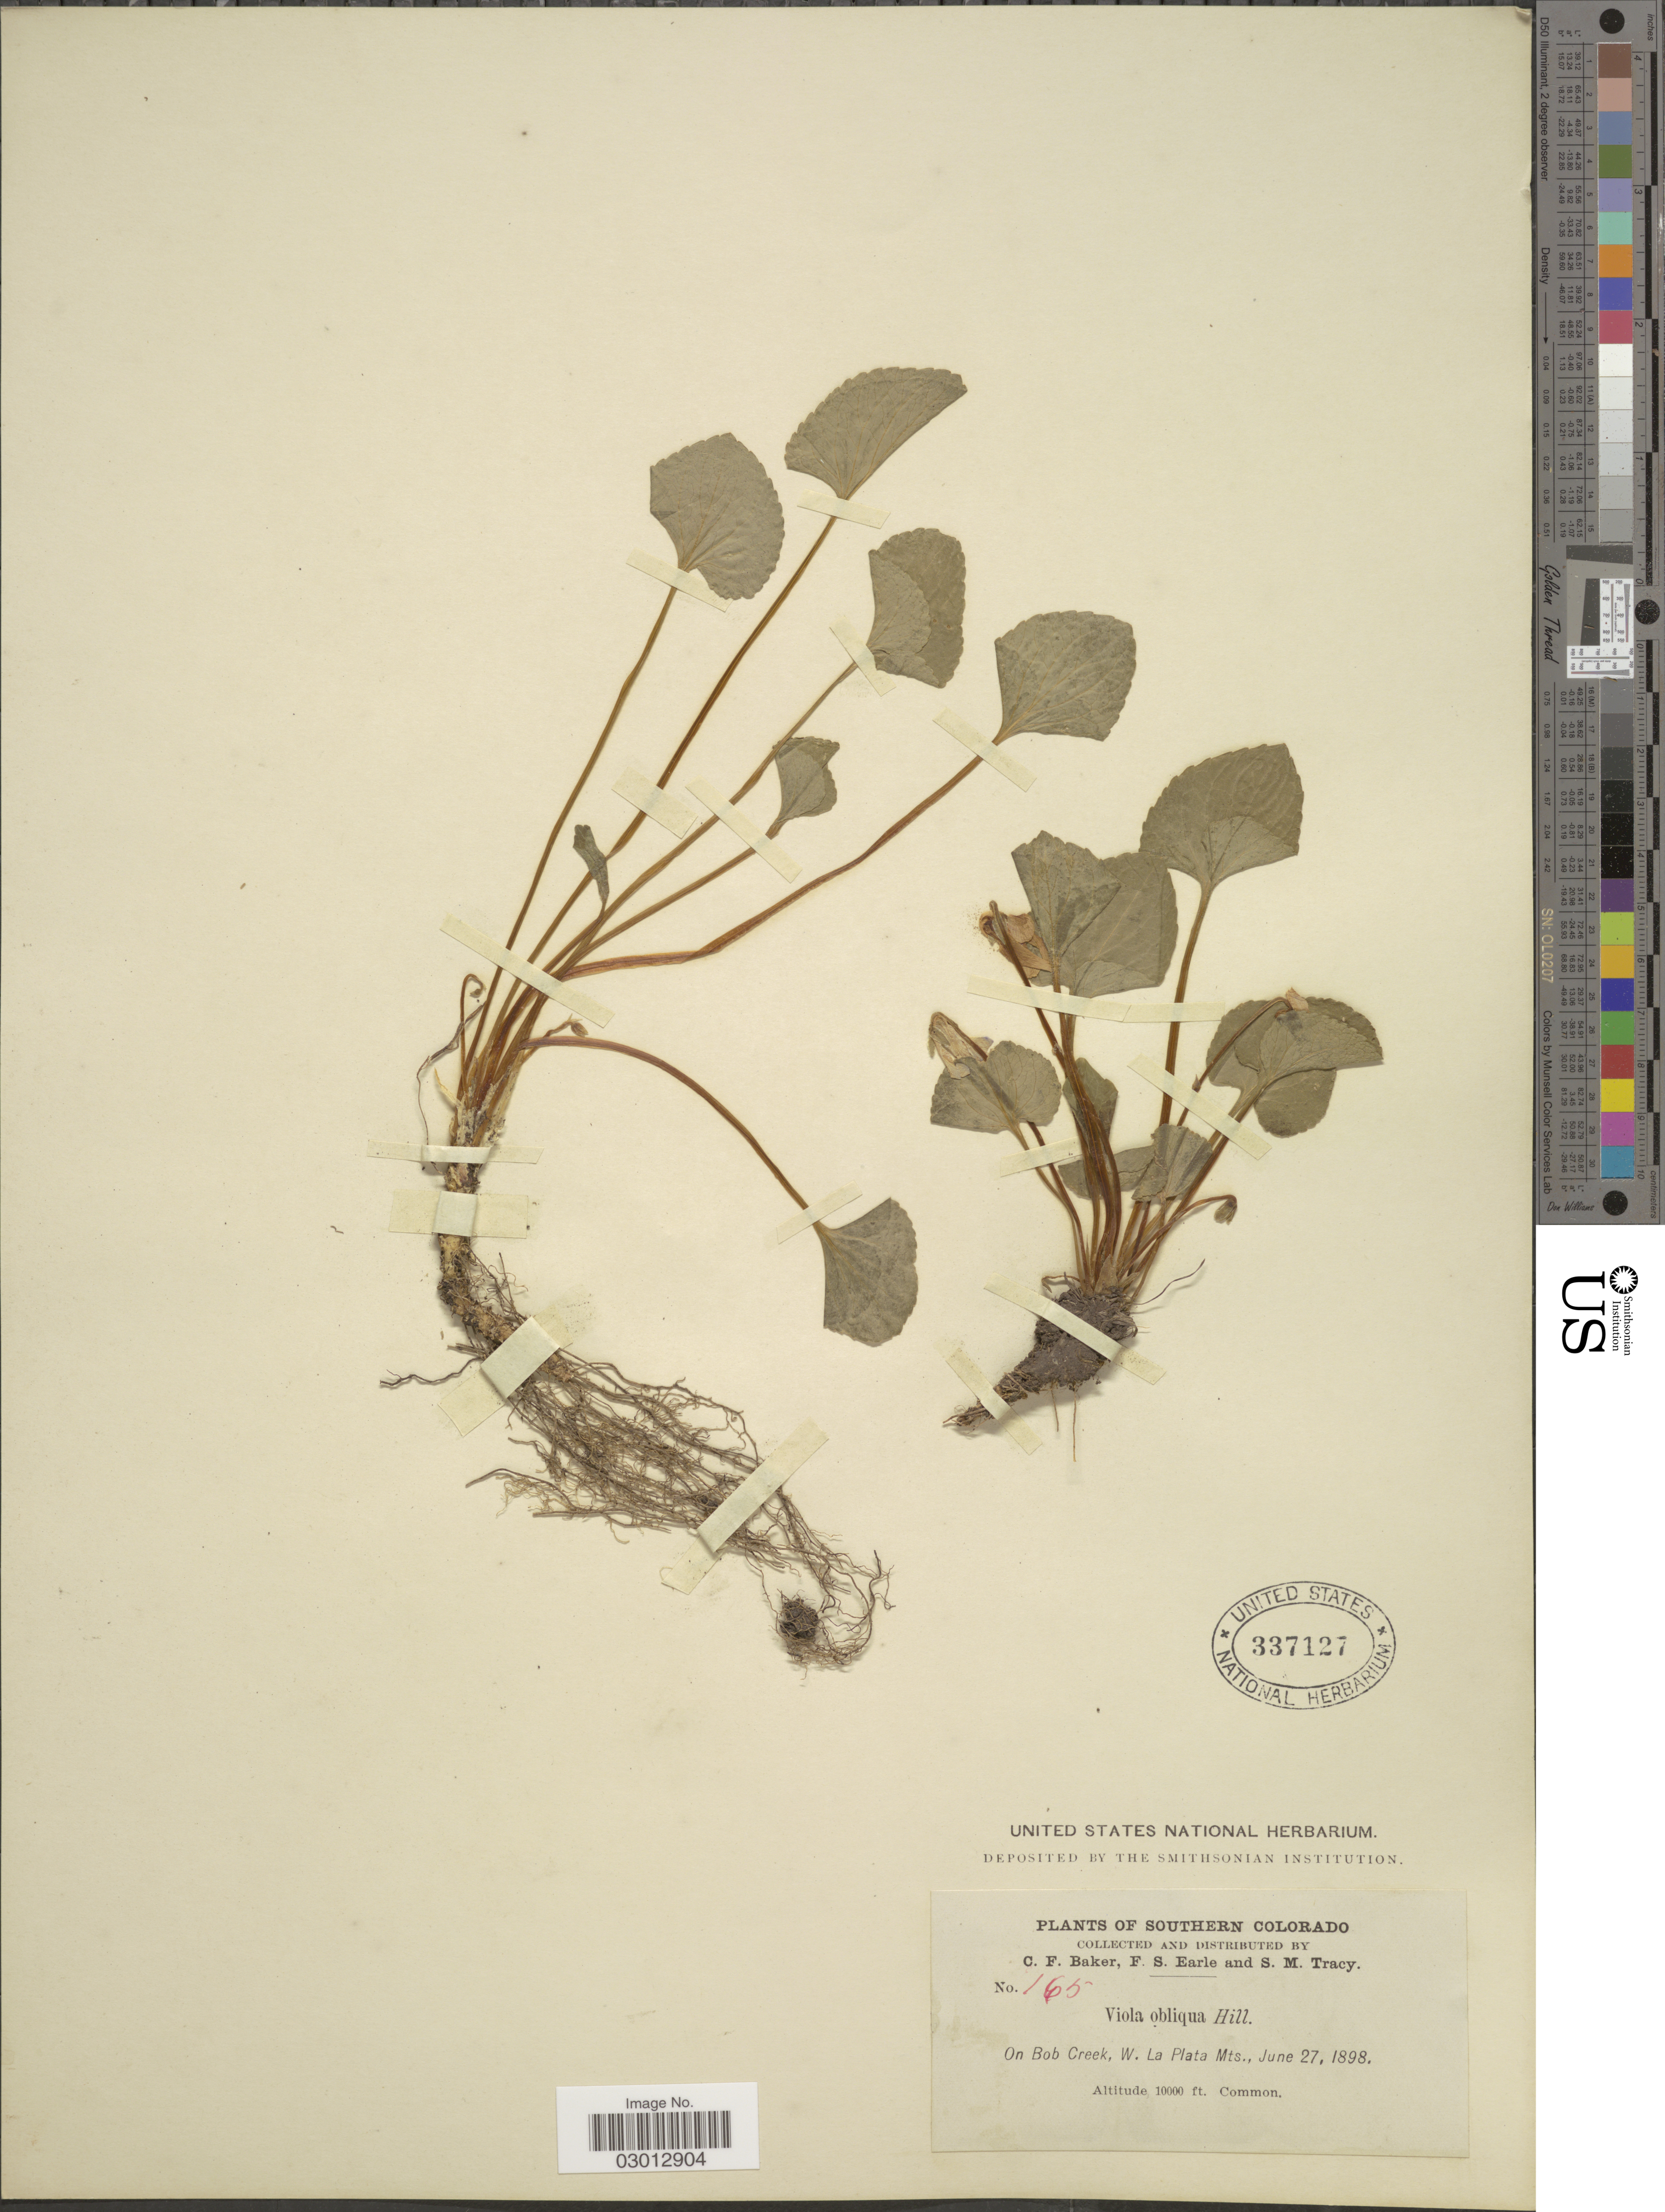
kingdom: Plantae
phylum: Tracheophyta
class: Magnoliopsida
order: Malpighiales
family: Violaceae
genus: Viola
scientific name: Viola papilionacea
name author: Pursh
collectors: C. F. Baker, F. S. Earle & S. M. Tracy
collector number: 165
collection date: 1898-06-27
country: United States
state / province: Colorado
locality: Southern Colorado. On Bob Creek, W. La Plata Mts.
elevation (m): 3048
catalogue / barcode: US 337127